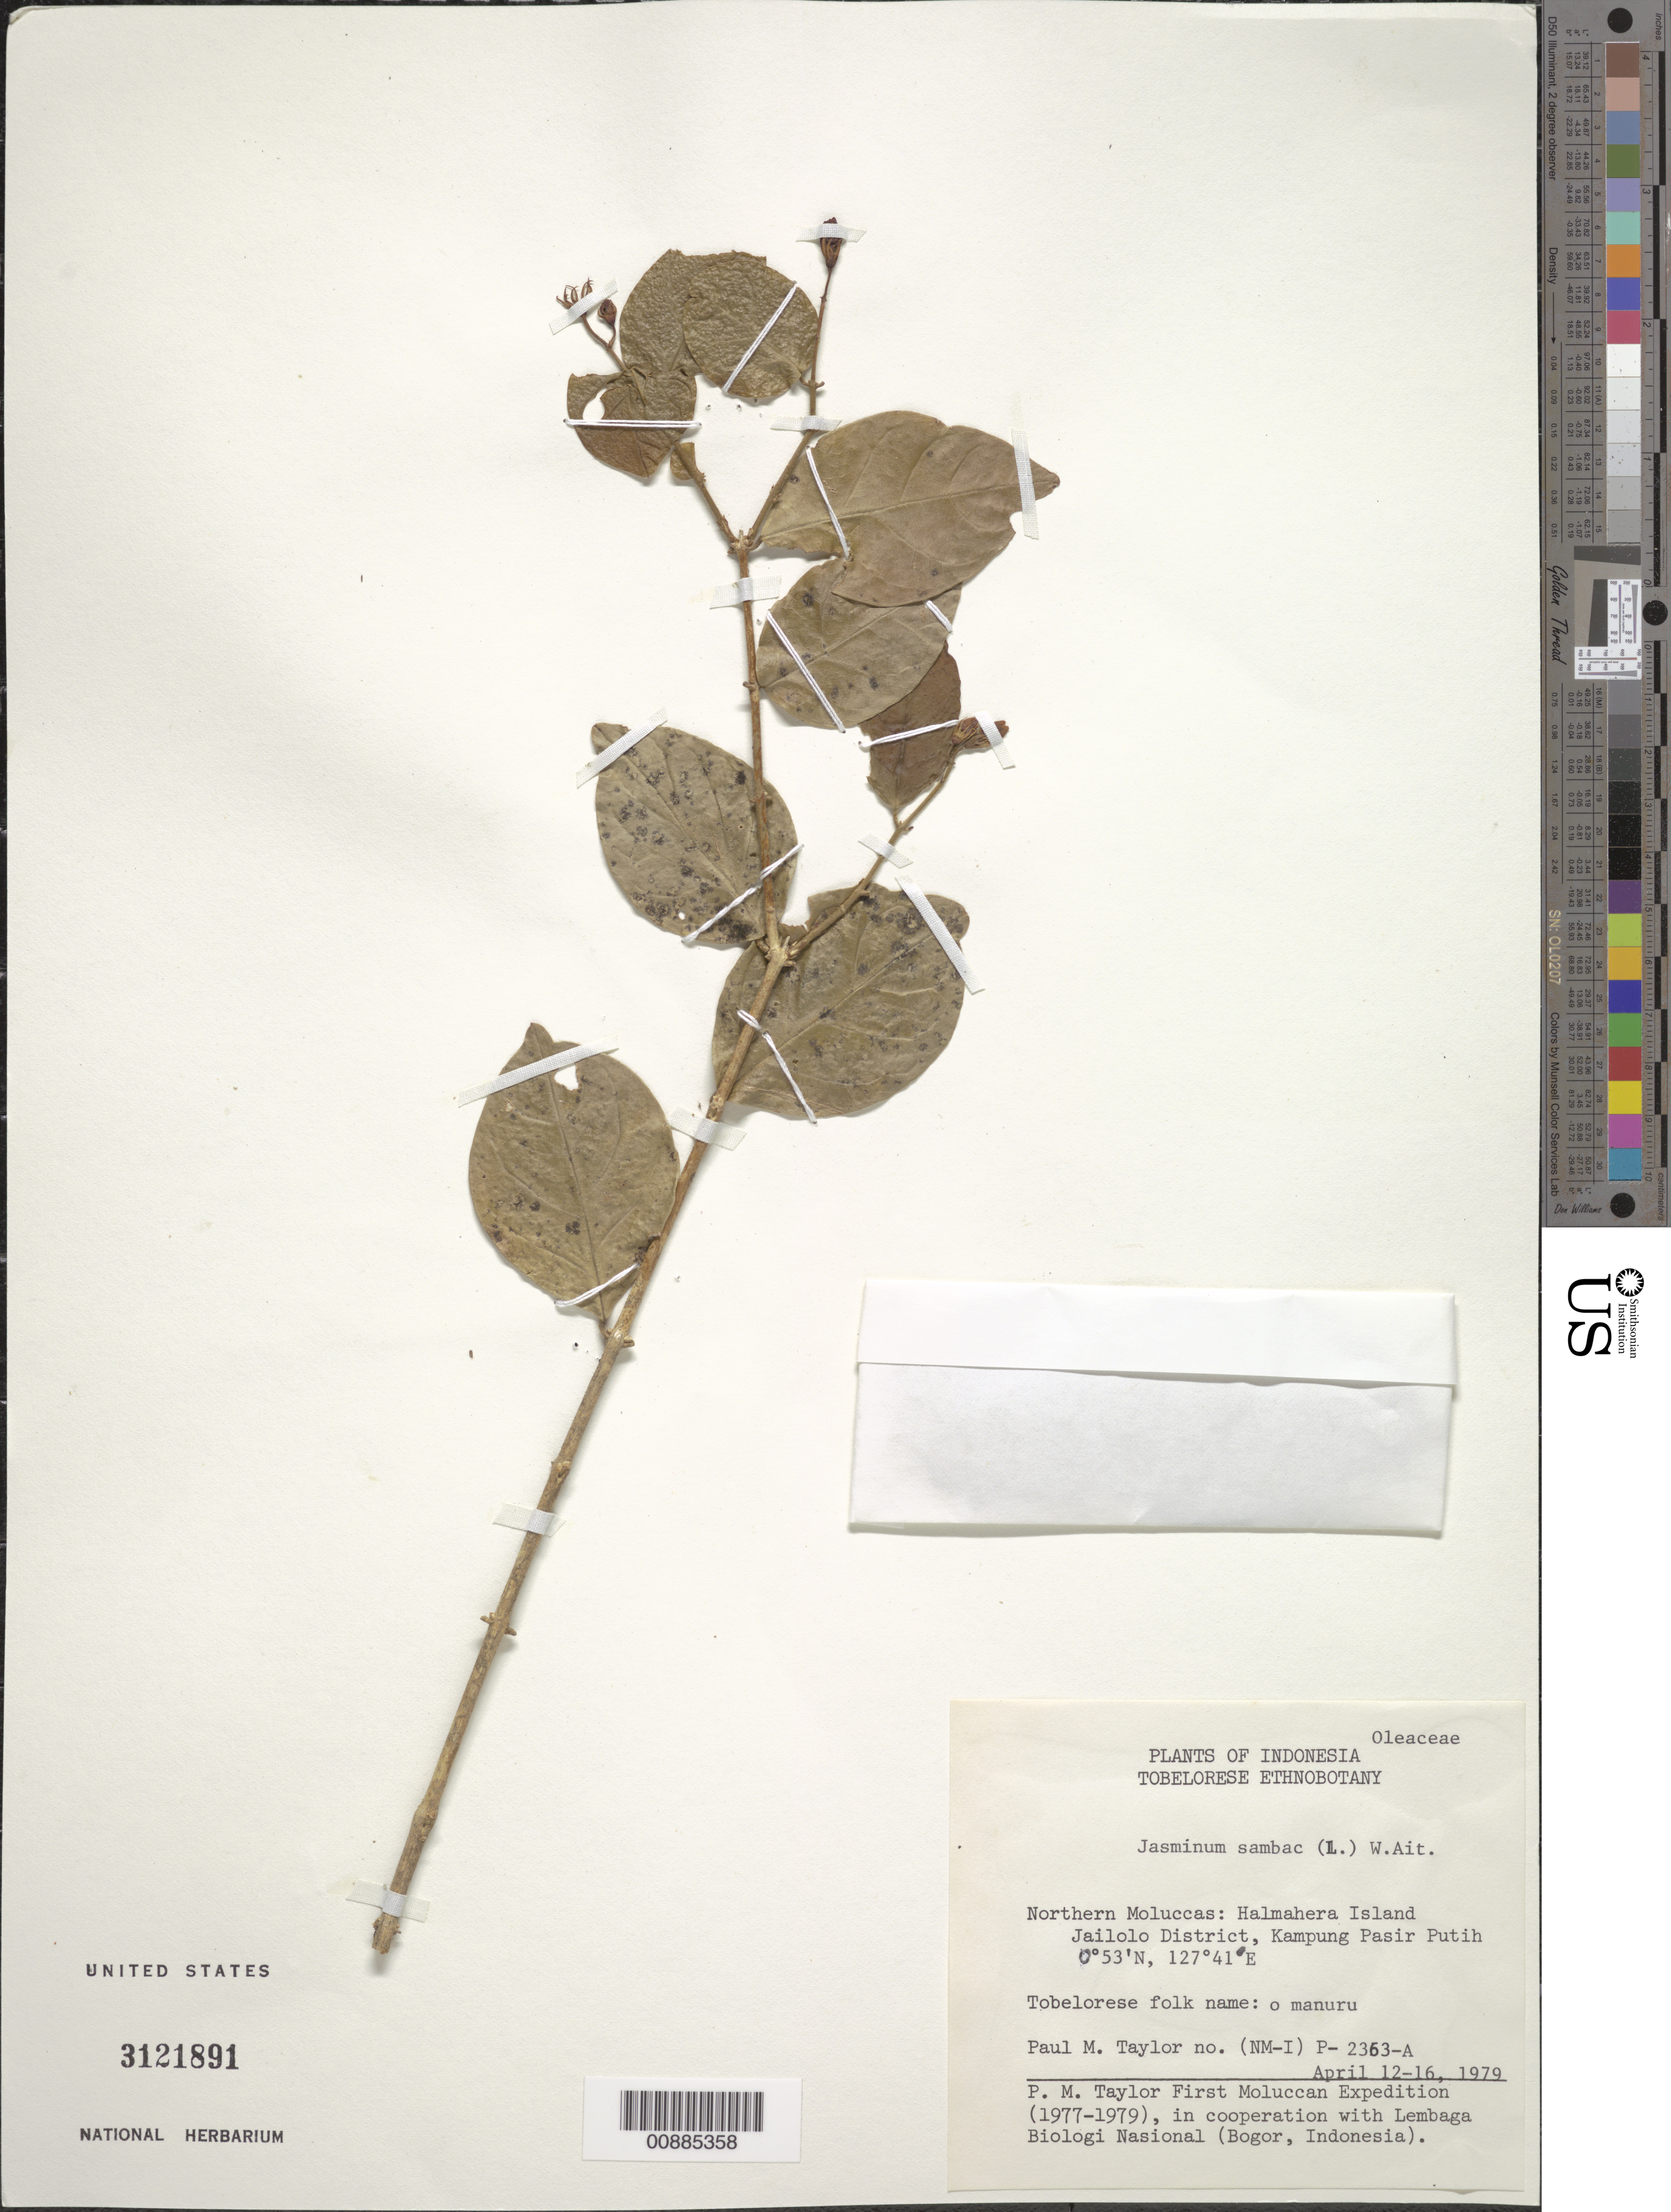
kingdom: Plantae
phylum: Tracheophyta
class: Magnoliopsida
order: Lamiales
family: Oleaceae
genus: Jasminum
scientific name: Jasminum sambac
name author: (L.) Aiton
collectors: P. M. Taylor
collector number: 2363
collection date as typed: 12 Apr 1979 to 16 Apr 1979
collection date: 1979-04-12/1979-04-16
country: Indonesia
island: Halmahera I.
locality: Jailolo District, Kampung Pasir Putih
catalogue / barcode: US 3121891